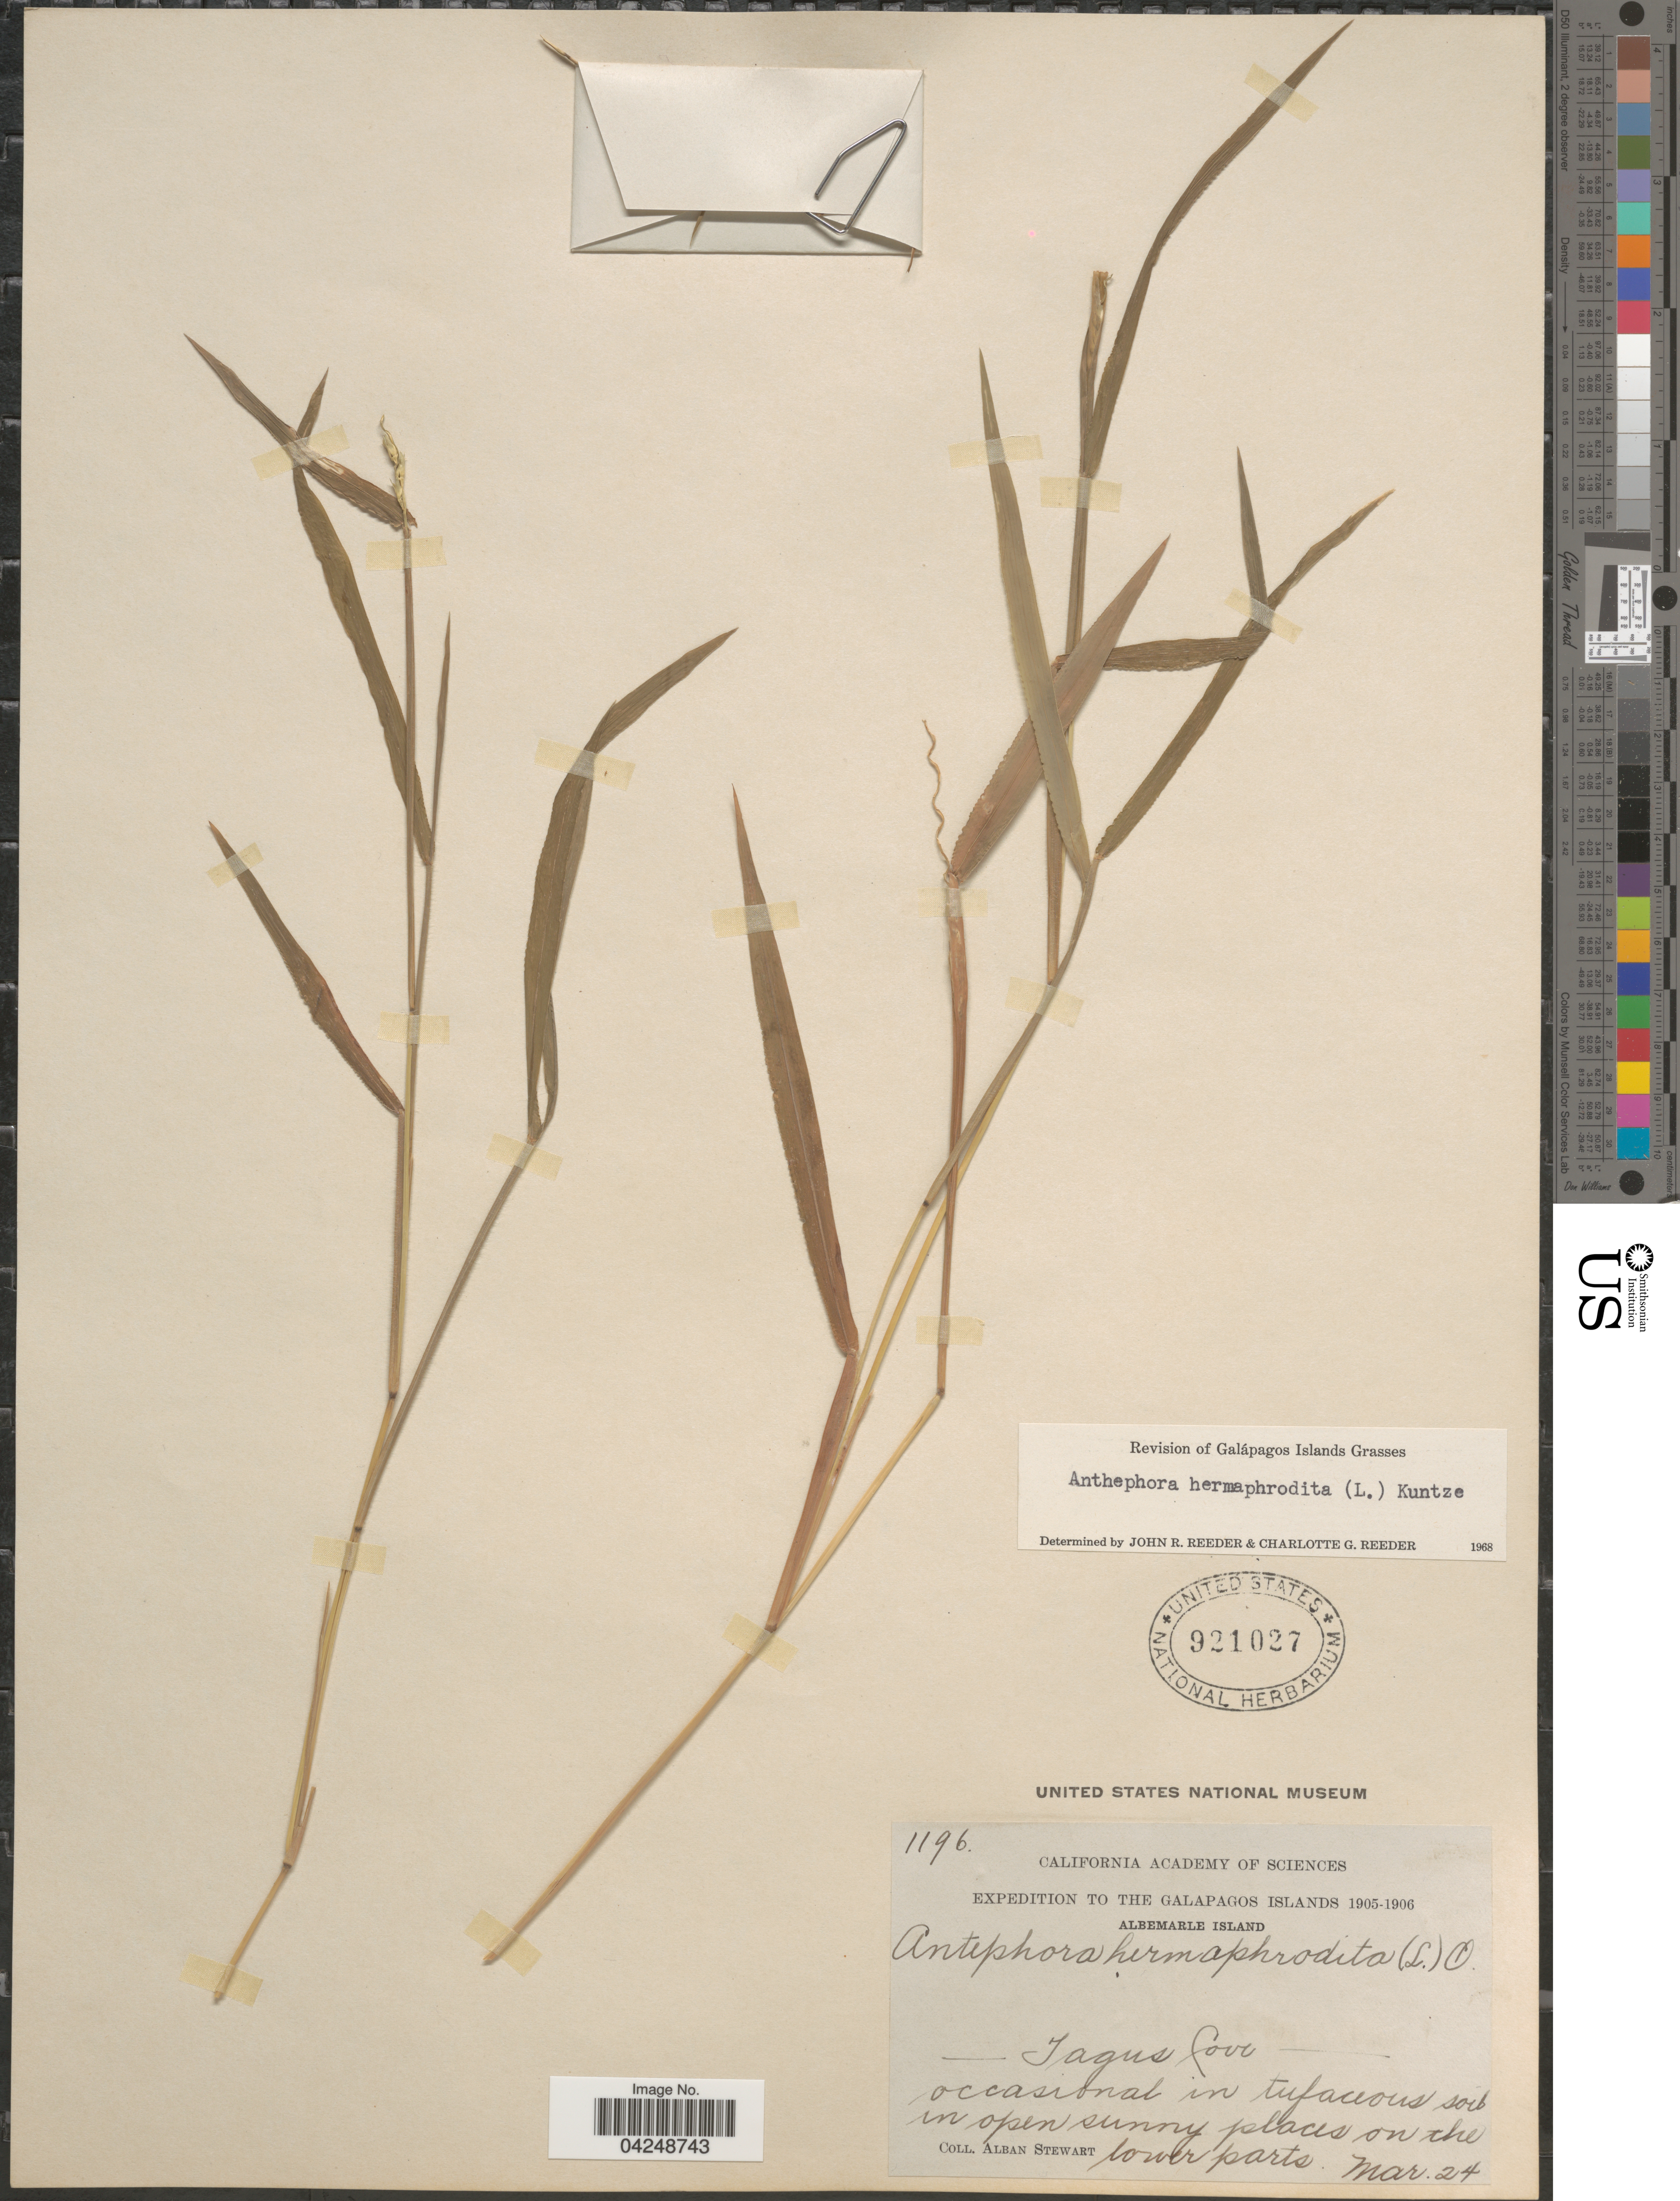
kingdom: Plantae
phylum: Tracheophyta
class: Liliopsida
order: Poales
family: Poaceae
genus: Anthephora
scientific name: Anthephora hermaphrodita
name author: (L.) Kuntze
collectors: A. Stewart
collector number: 1196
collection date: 1905-03-24/1906-03-24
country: Ecuador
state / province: Colón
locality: Expedition of the Galapagos Islands 1905-1906. Albemarle Island. Jagus Cove. Occasional in tufaceous soil in open sunny places on the lower parts.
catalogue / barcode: US 921027